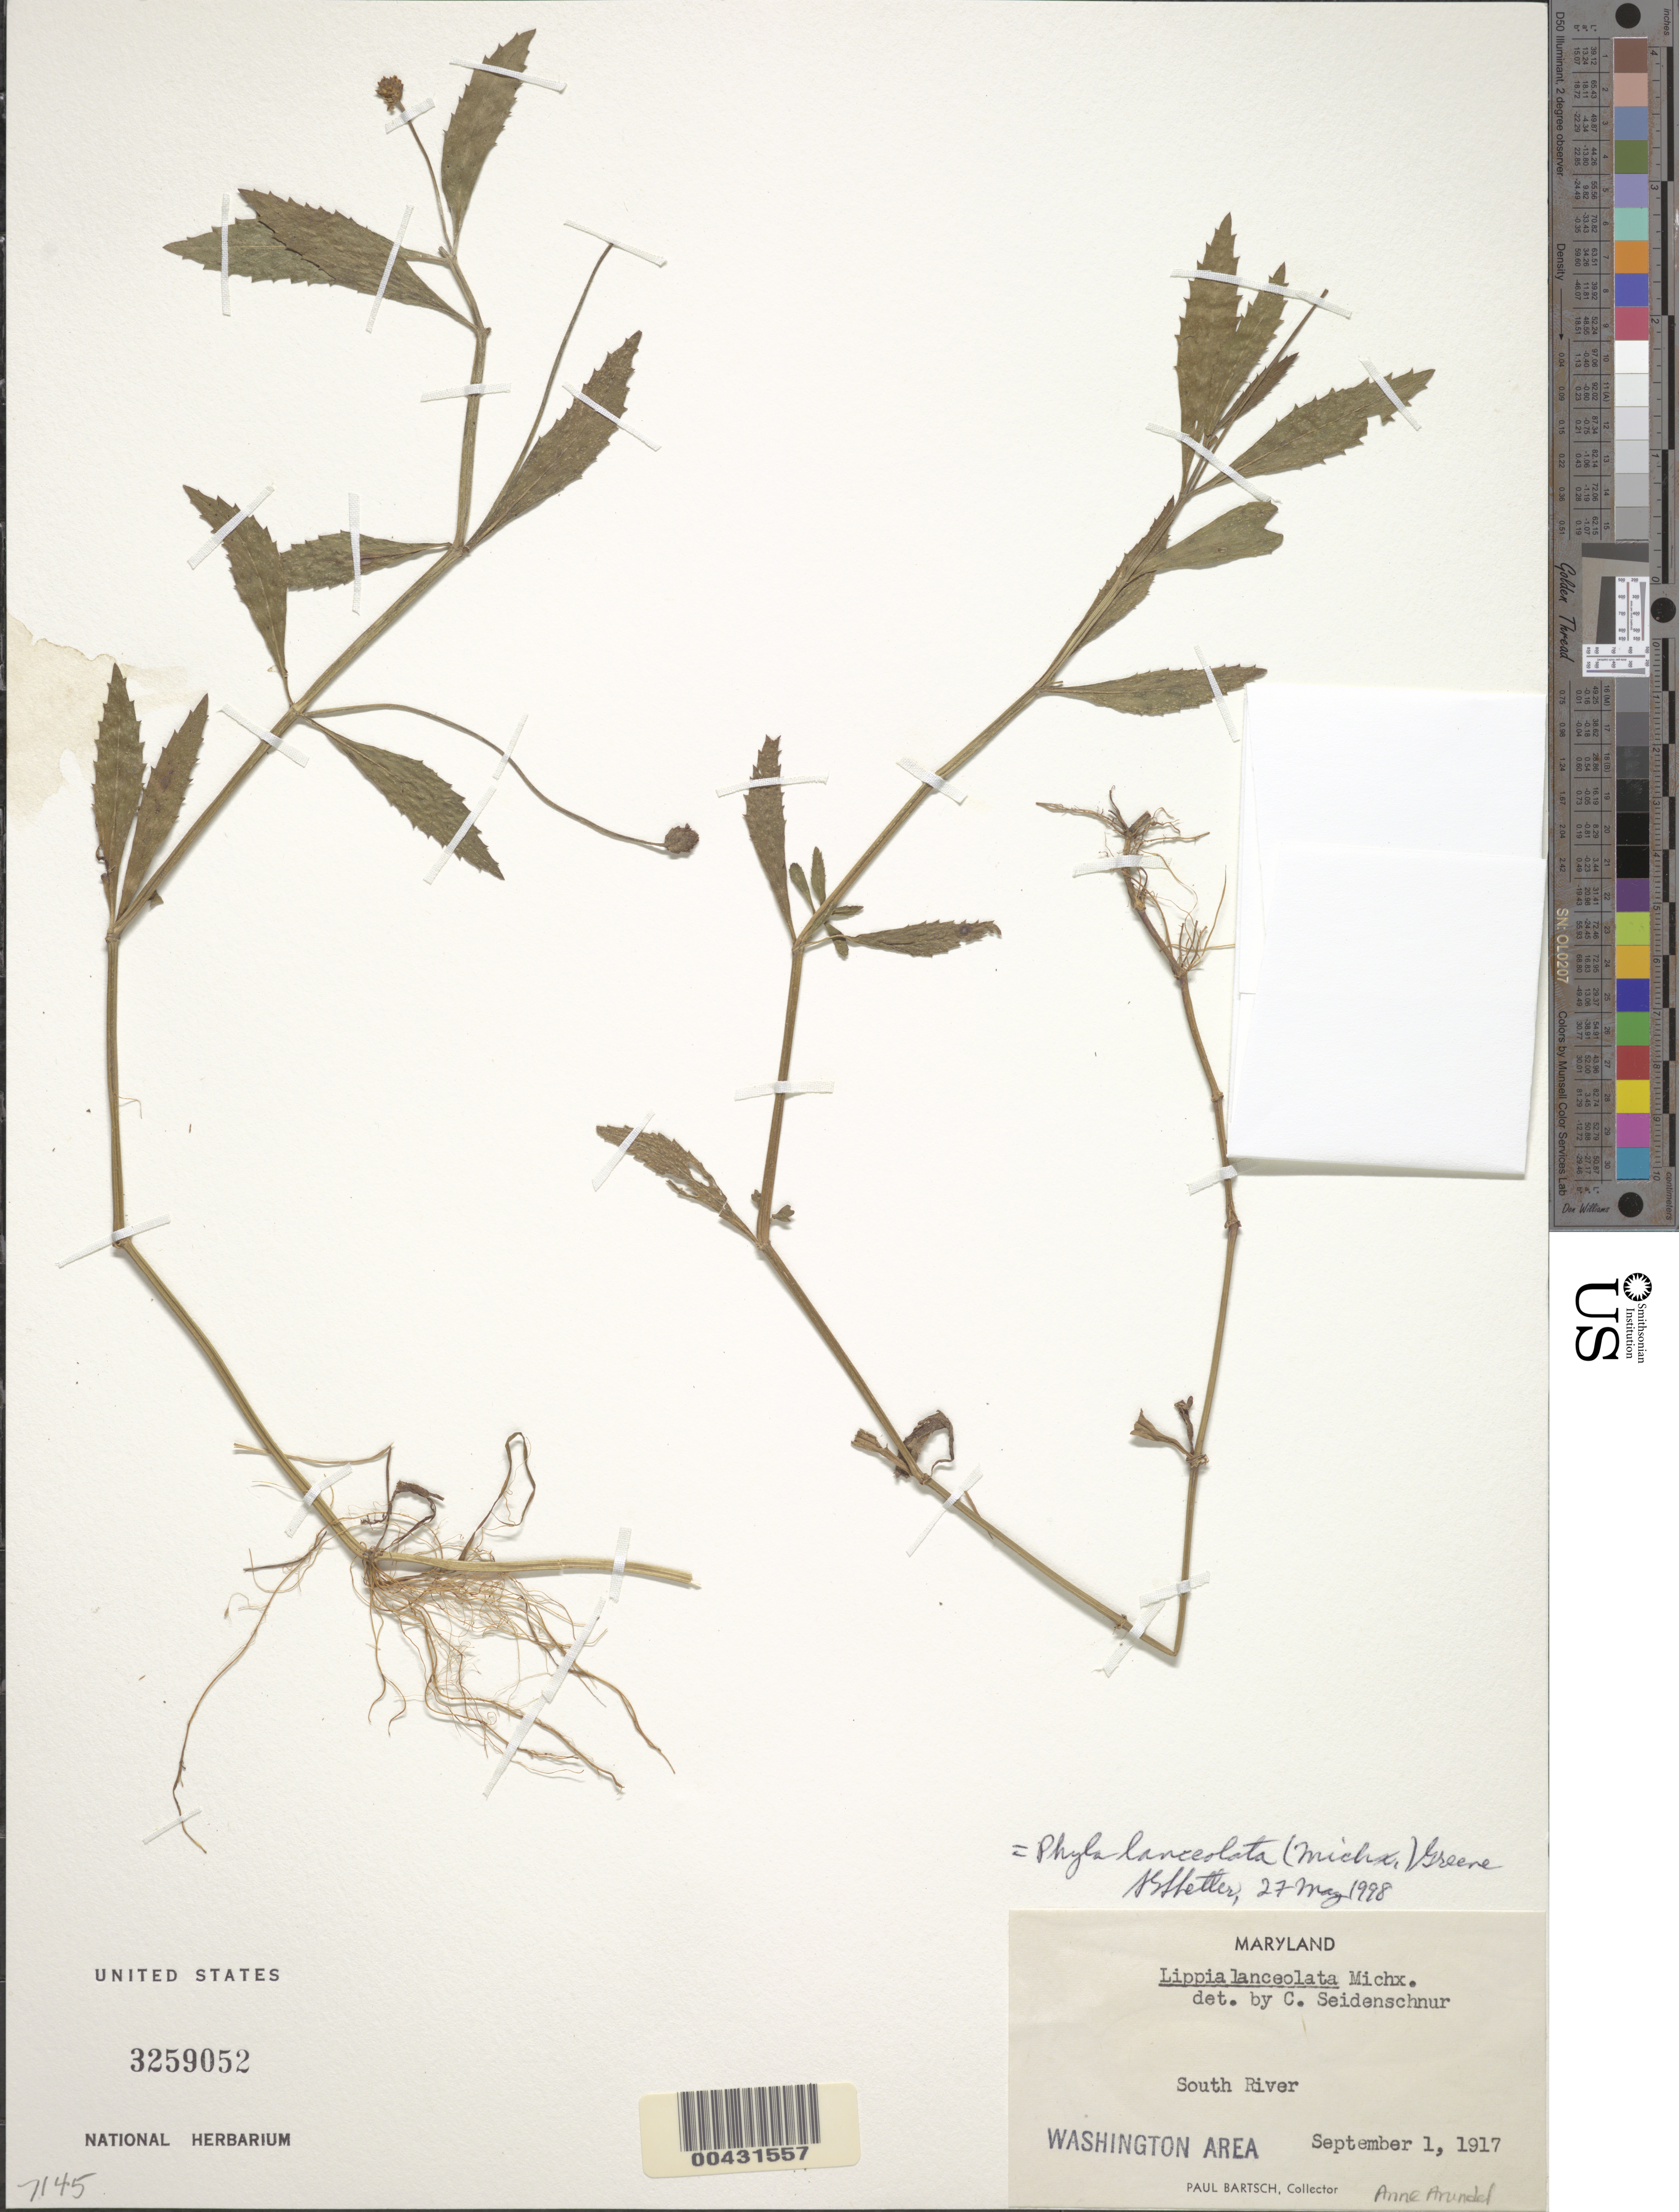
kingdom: Plantae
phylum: Tracheophyta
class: Magnoliopsida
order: Lamiales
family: Verbenaceae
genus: Phyla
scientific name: Phyla lanceolata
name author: (Michx.) Greene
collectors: P. Bartsch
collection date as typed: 01 Sep 1917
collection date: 1917-09-01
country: United States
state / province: Maryland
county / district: Anne Arundel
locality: South River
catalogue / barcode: US 3259052